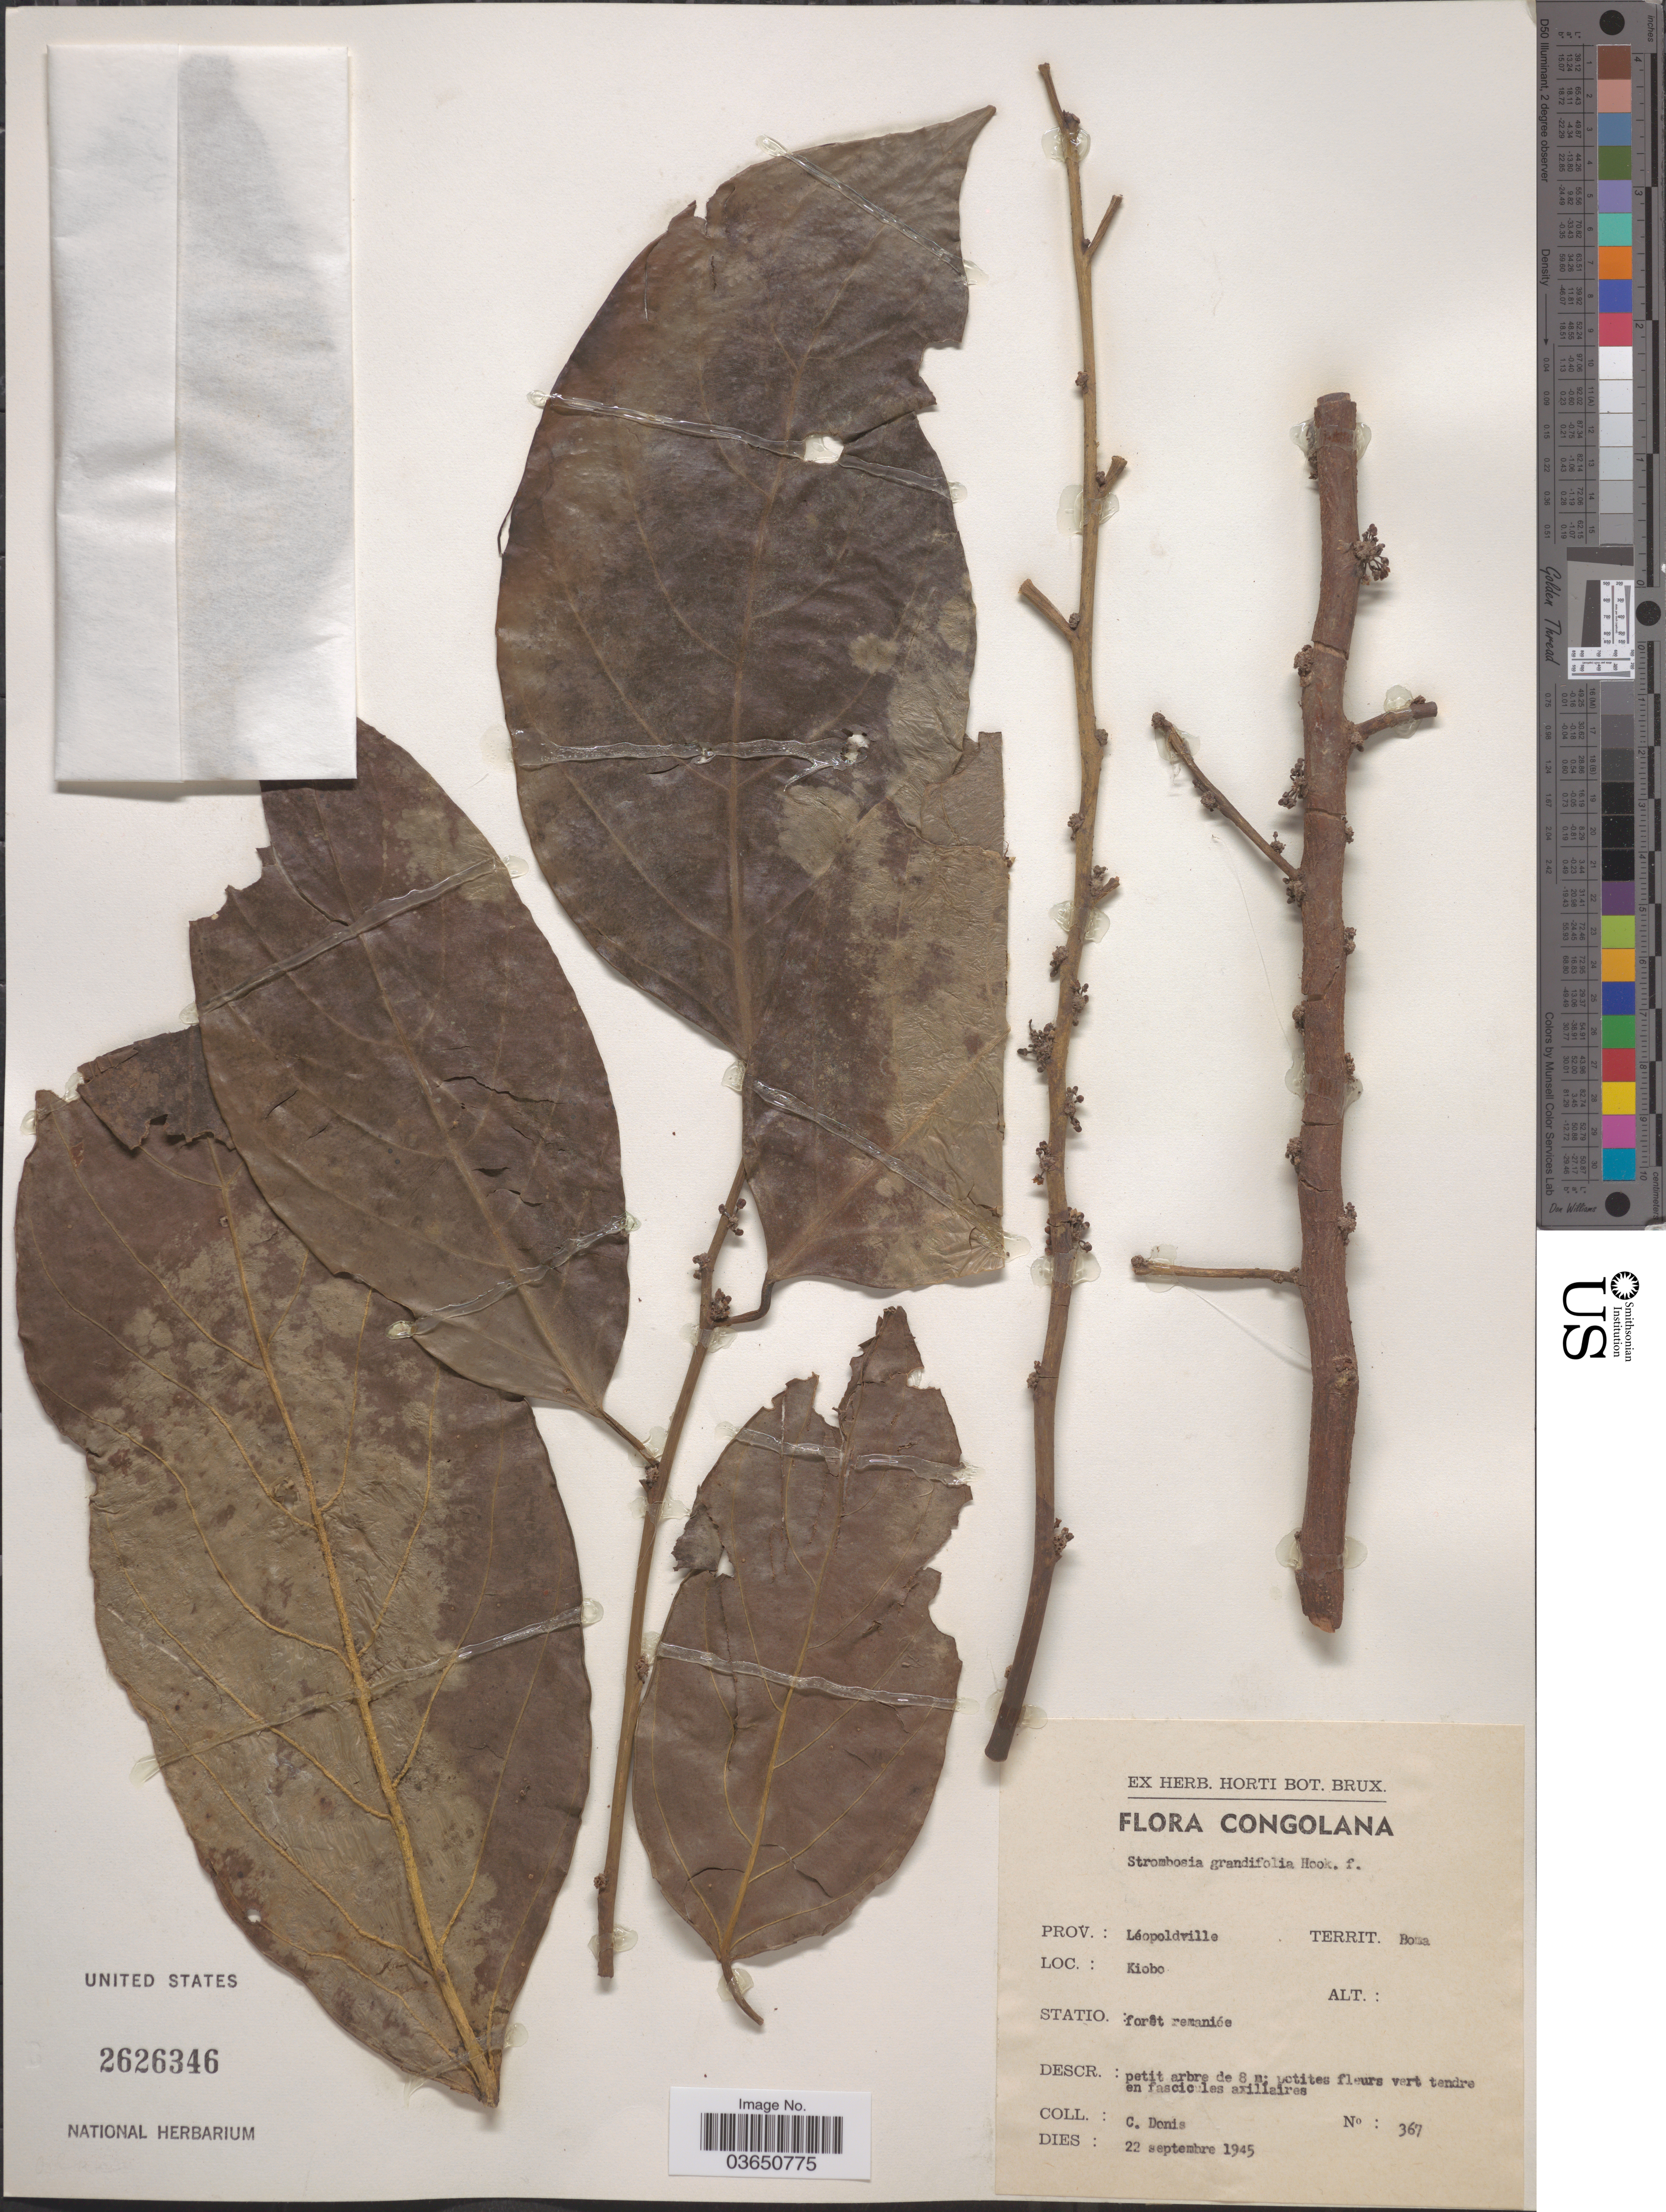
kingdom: Plantae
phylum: Tracheophyta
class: Magnoliopsida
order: Santalales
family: Strombosiaceae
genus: Strombosia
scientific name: Strombosia grandifolia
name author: Hook. f. ex Benth.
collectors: C. Donis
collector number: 367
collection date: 1945-09-22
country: Congo, Democratic Republic of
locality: Congolana. Prov.: Léopoldville. Territ.: Boma. Kiobo.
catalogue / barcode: US 2626346